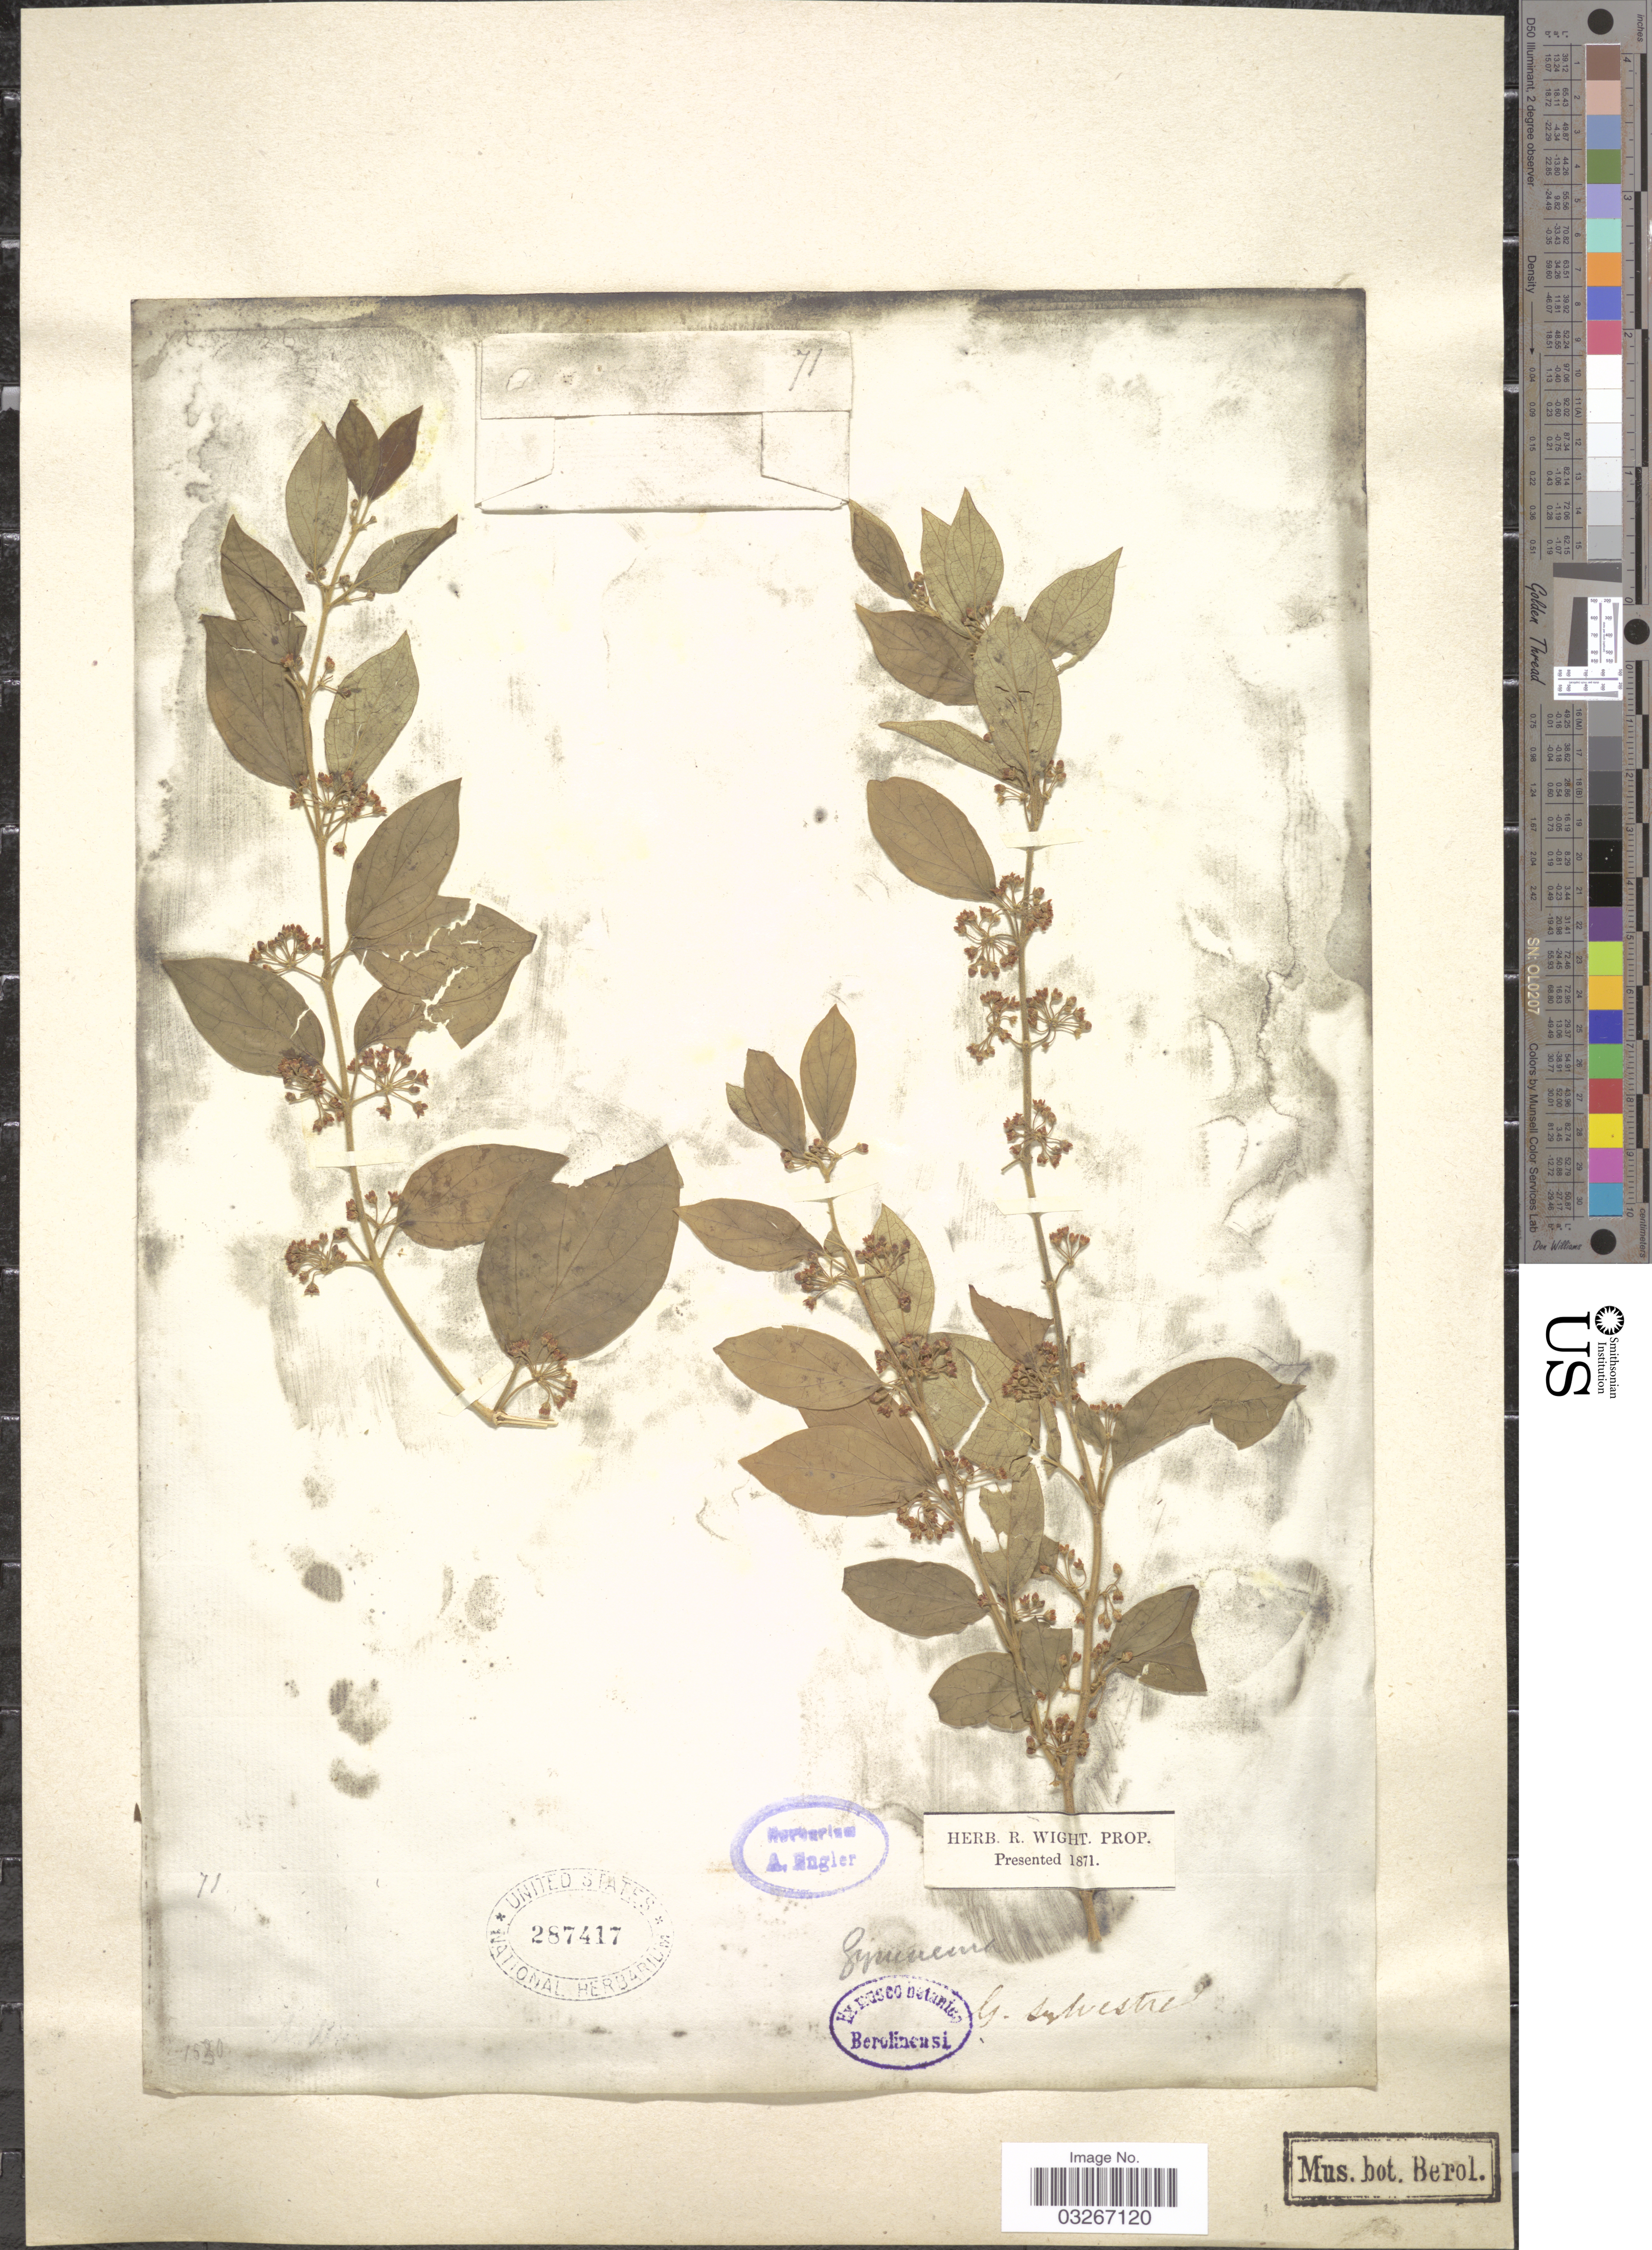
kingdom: Plantae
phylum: Tracheophyta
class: Magnoliopsida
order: Gentianales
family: Apocynaceae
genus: Gymnema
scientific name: Gymnema sylvestre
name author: (Retz.) R. Br. ex Schult. in Roem. & Schult.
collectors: Ex herb. Wight. propr.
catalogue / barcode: US 287417